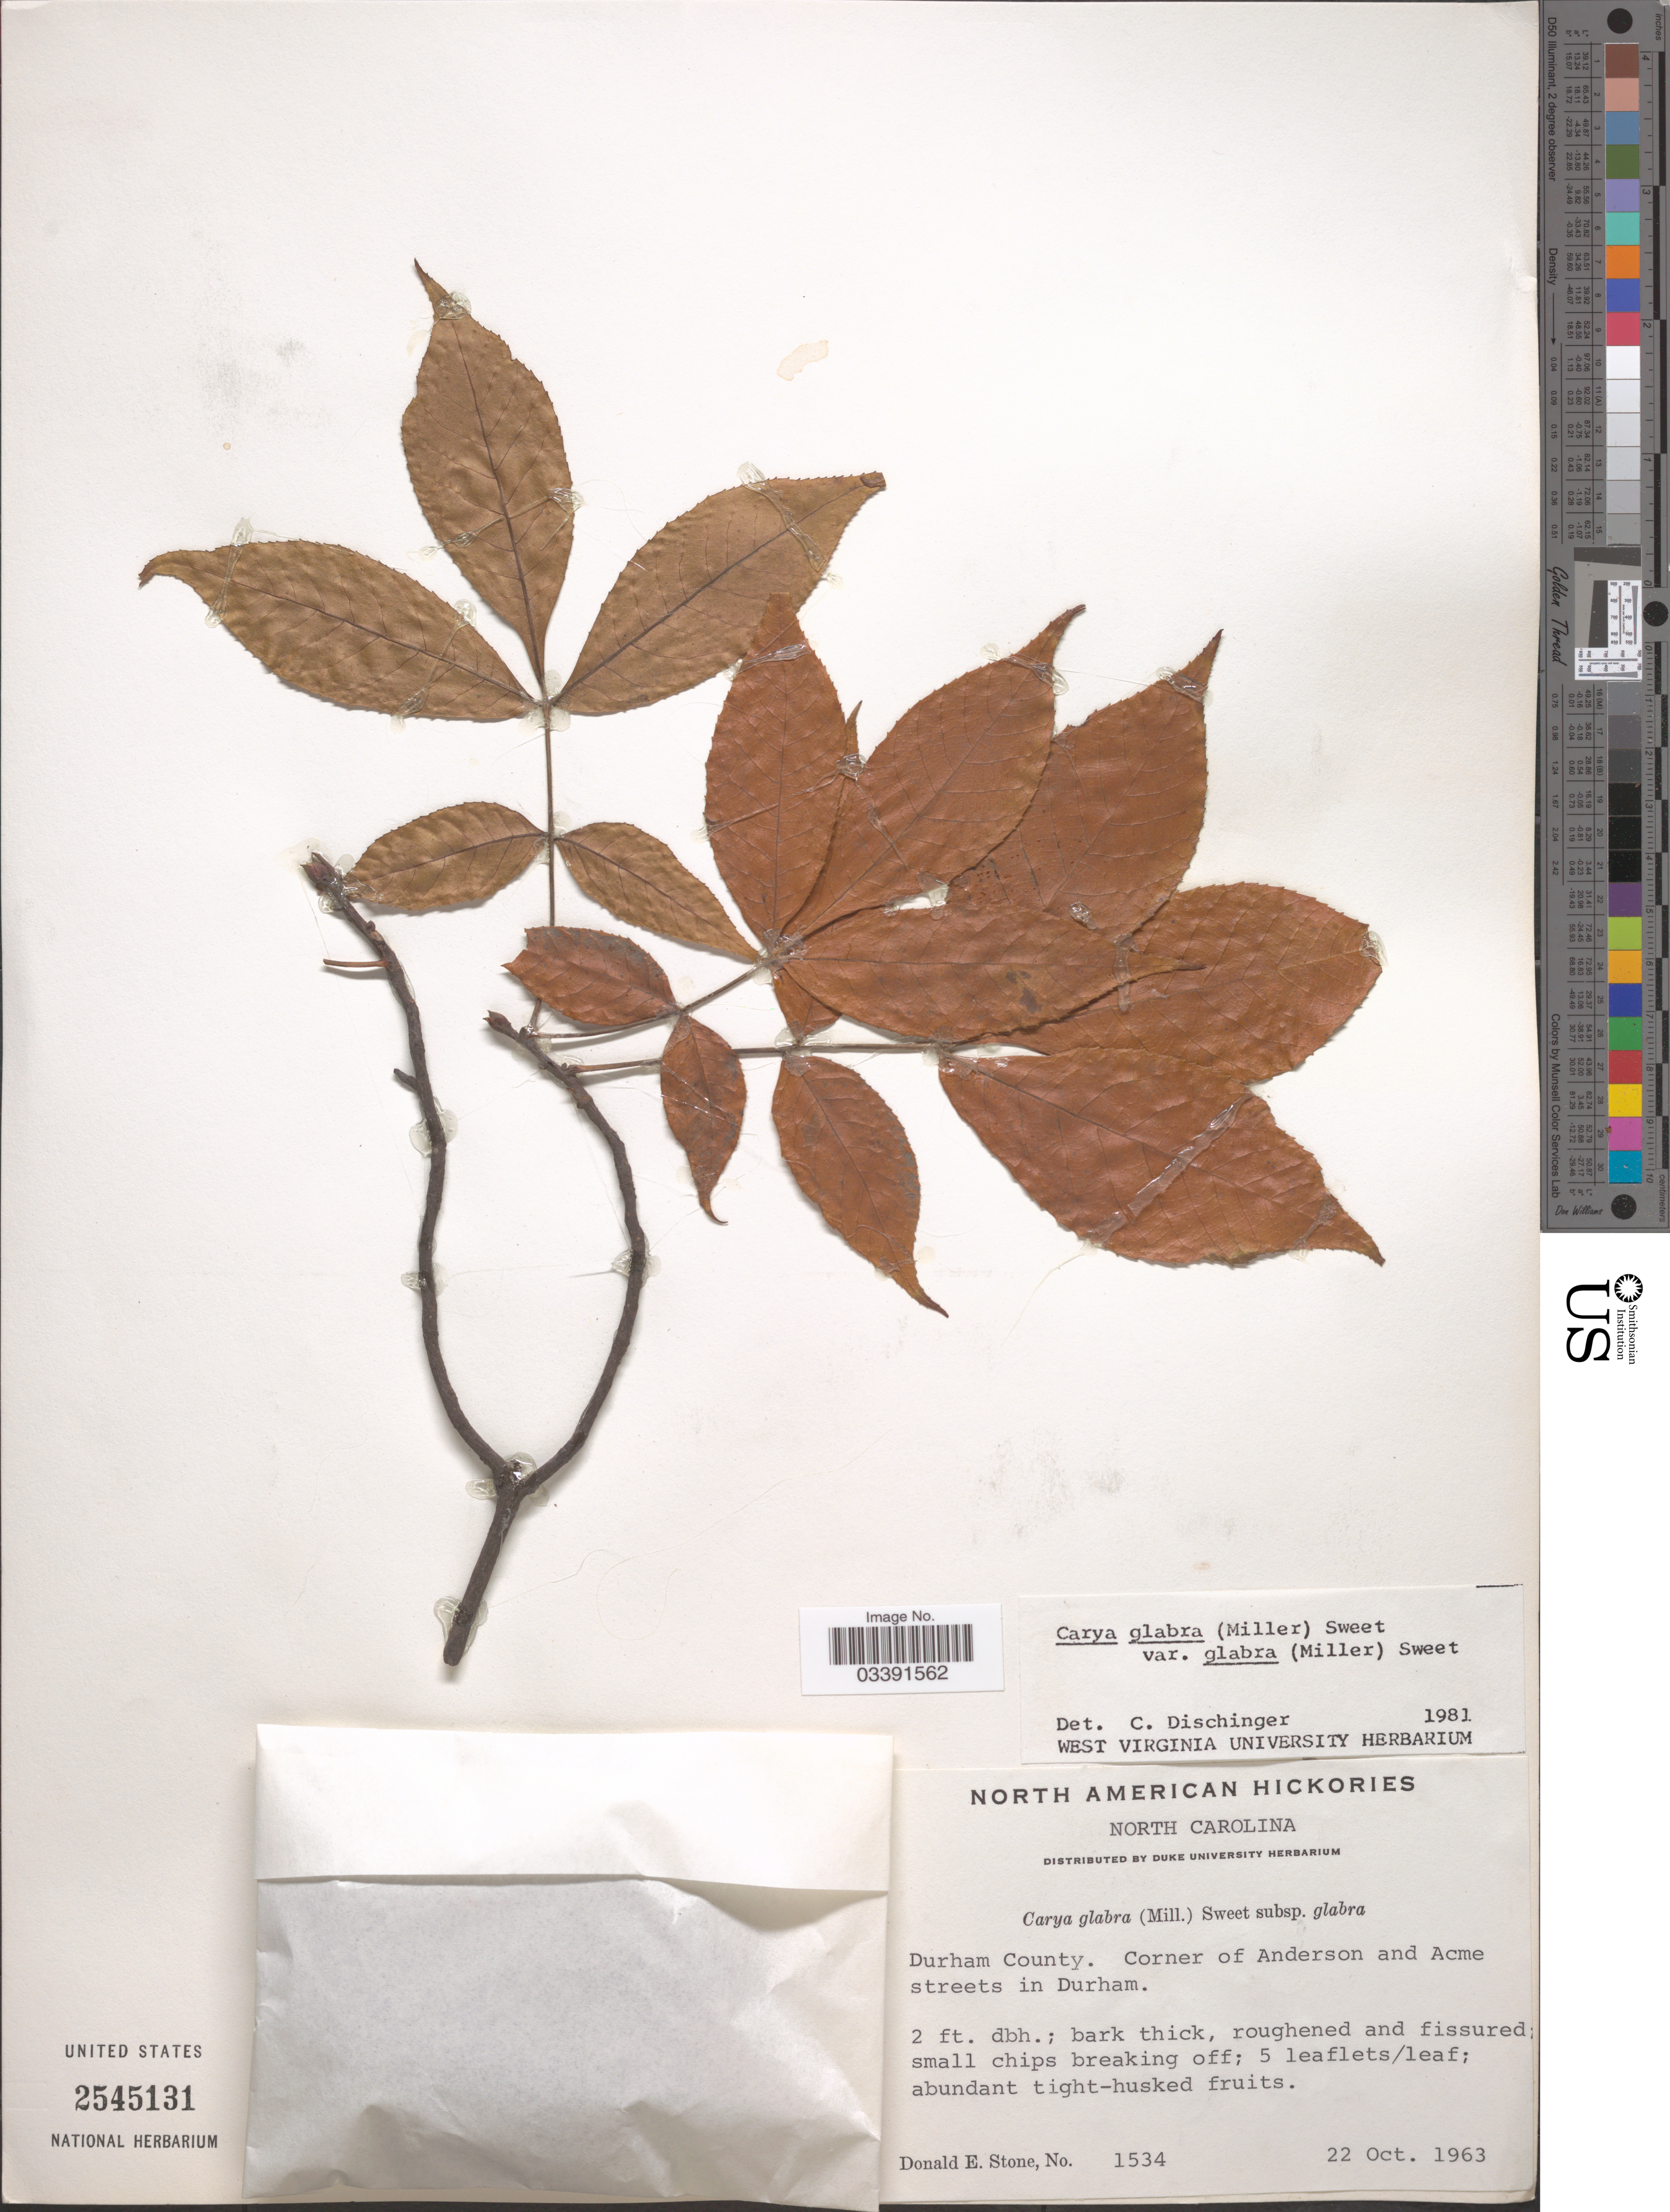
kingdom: Plantae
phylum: Tracheophyta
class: Magnoliopsida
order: Fagales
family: Juglandaceae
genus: Carya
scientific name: Carya glabra var. glabra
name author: (Mill.) Sweet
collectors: D. Stone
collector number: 1534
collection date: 1963-10-22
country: United States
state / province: North Carolina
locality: Durham County. Corner of Anderson and Acme streets in Durham.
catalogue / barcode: US 2545131